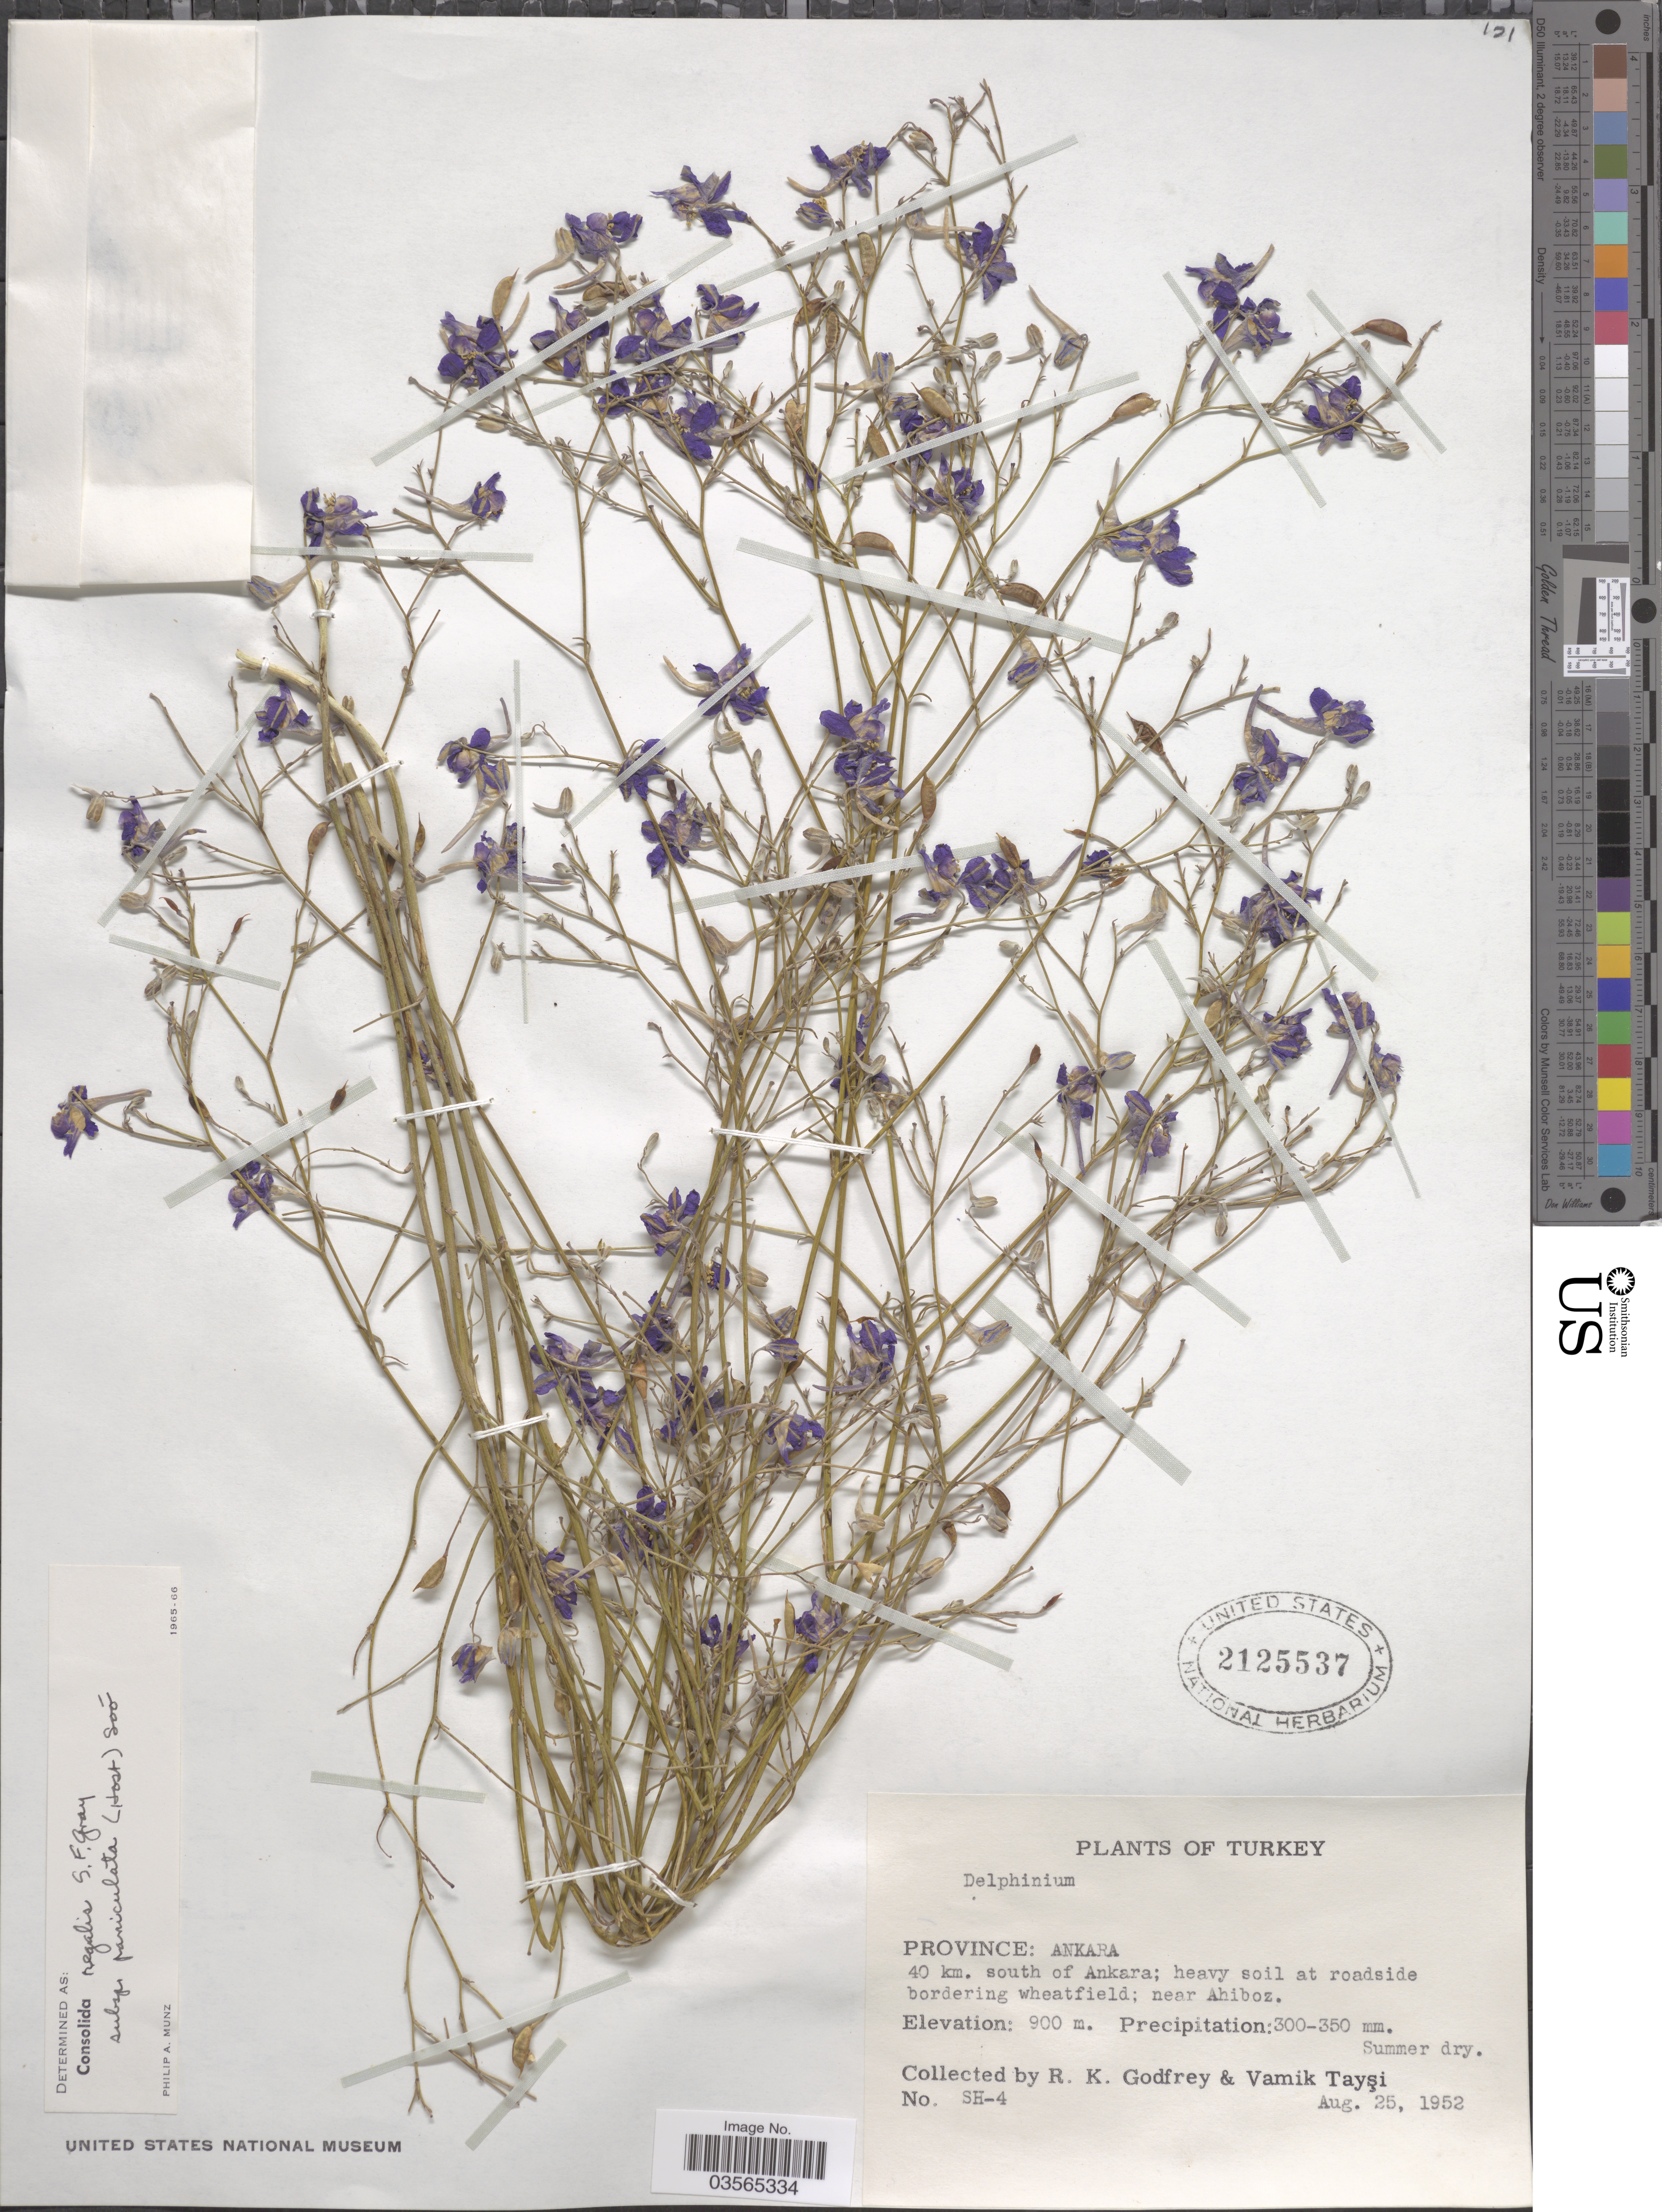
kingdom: Plantae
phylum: Tracheophyta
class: Magnoliopsida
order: Ranunculales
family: Ranunculaceae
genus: Delphinium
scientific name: Delphinium paniculatum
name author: Host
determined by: Strong, Mark T., (BOT), Smithsonian Institution - National Museum of Natural History (UNITED STATES)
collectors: R. K. Godfrey & V. Taysi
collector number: SH-4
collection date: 1952-08-25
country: Turkey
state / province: Ankara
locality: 40 km. south of Ankara; near Ahiboz.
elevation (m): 900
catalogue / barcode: US 2125537